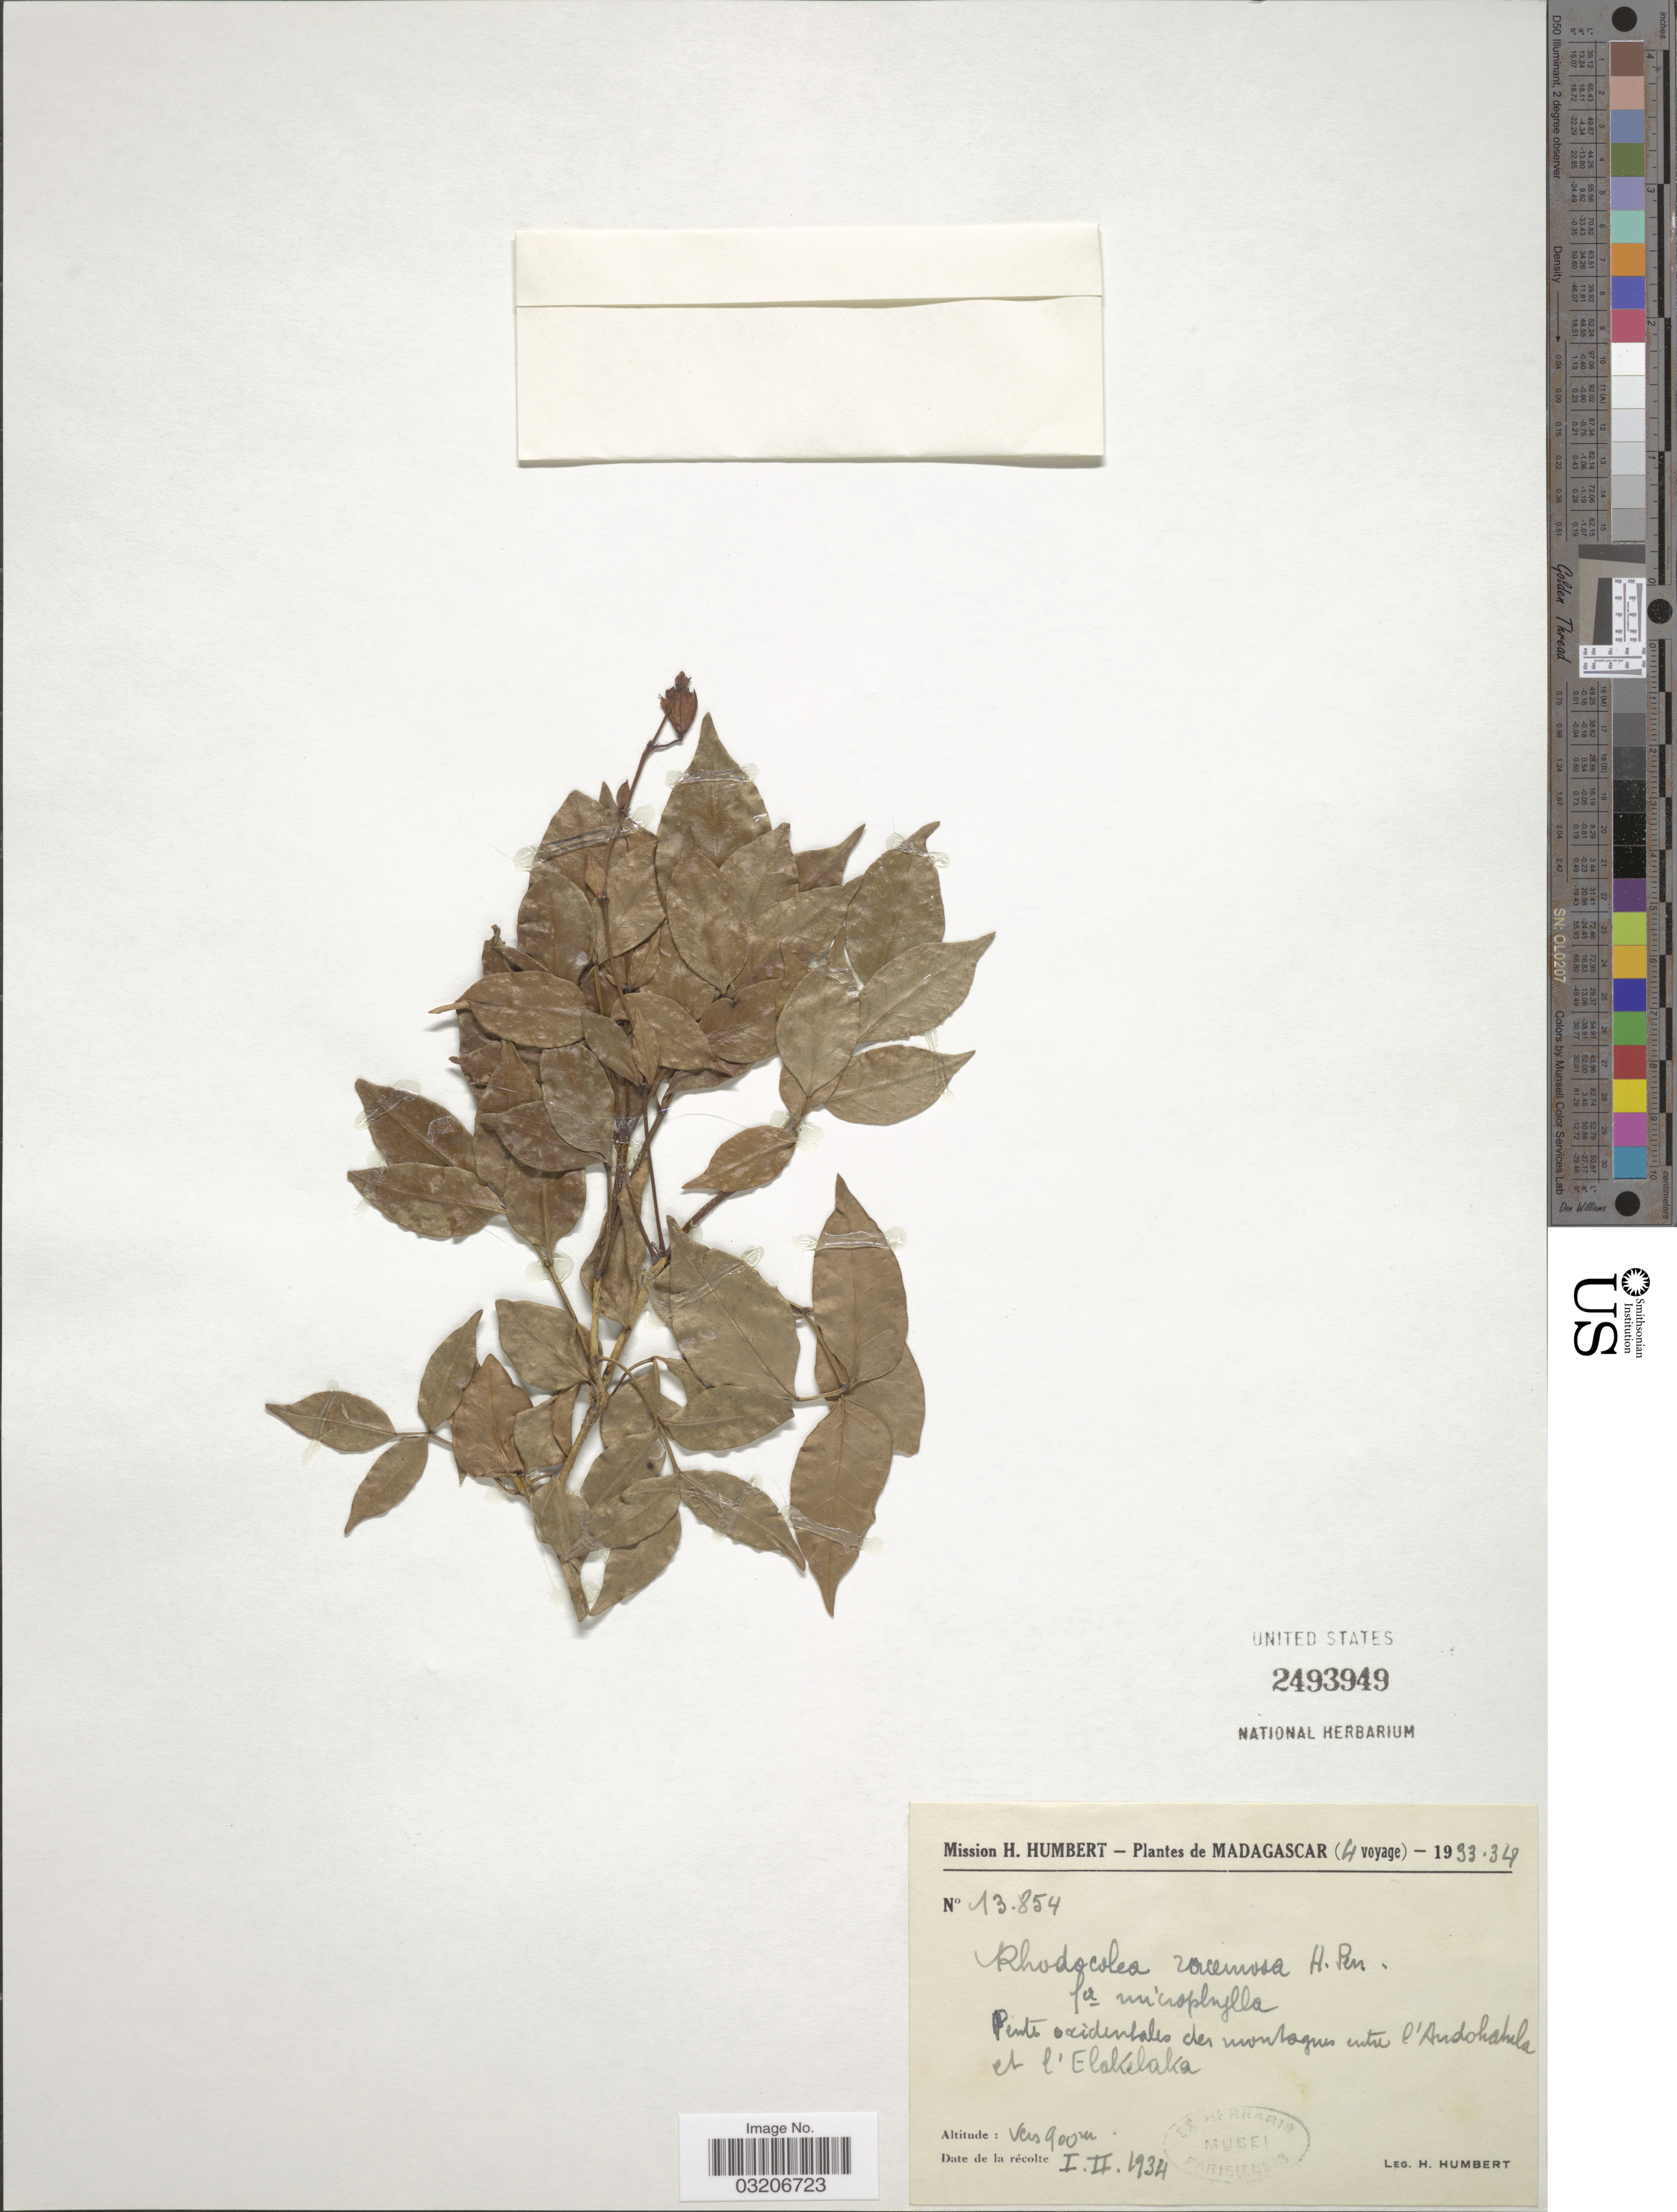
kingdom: Plantae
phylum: Tracheophyta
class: Magnoliopsida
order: Lamiales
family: Bignoniaceae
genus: Rhodocolea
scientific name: Rhodocolea racemosa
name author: (Lam.) H. Perrier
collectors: H. Humbert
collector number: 13854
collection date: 1934-01/1934-02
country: Madagascar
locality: Pente ocidentales des montagnes entre l'Andohahela et l'Elakelaka.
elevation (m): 900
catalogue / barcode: US 2493949